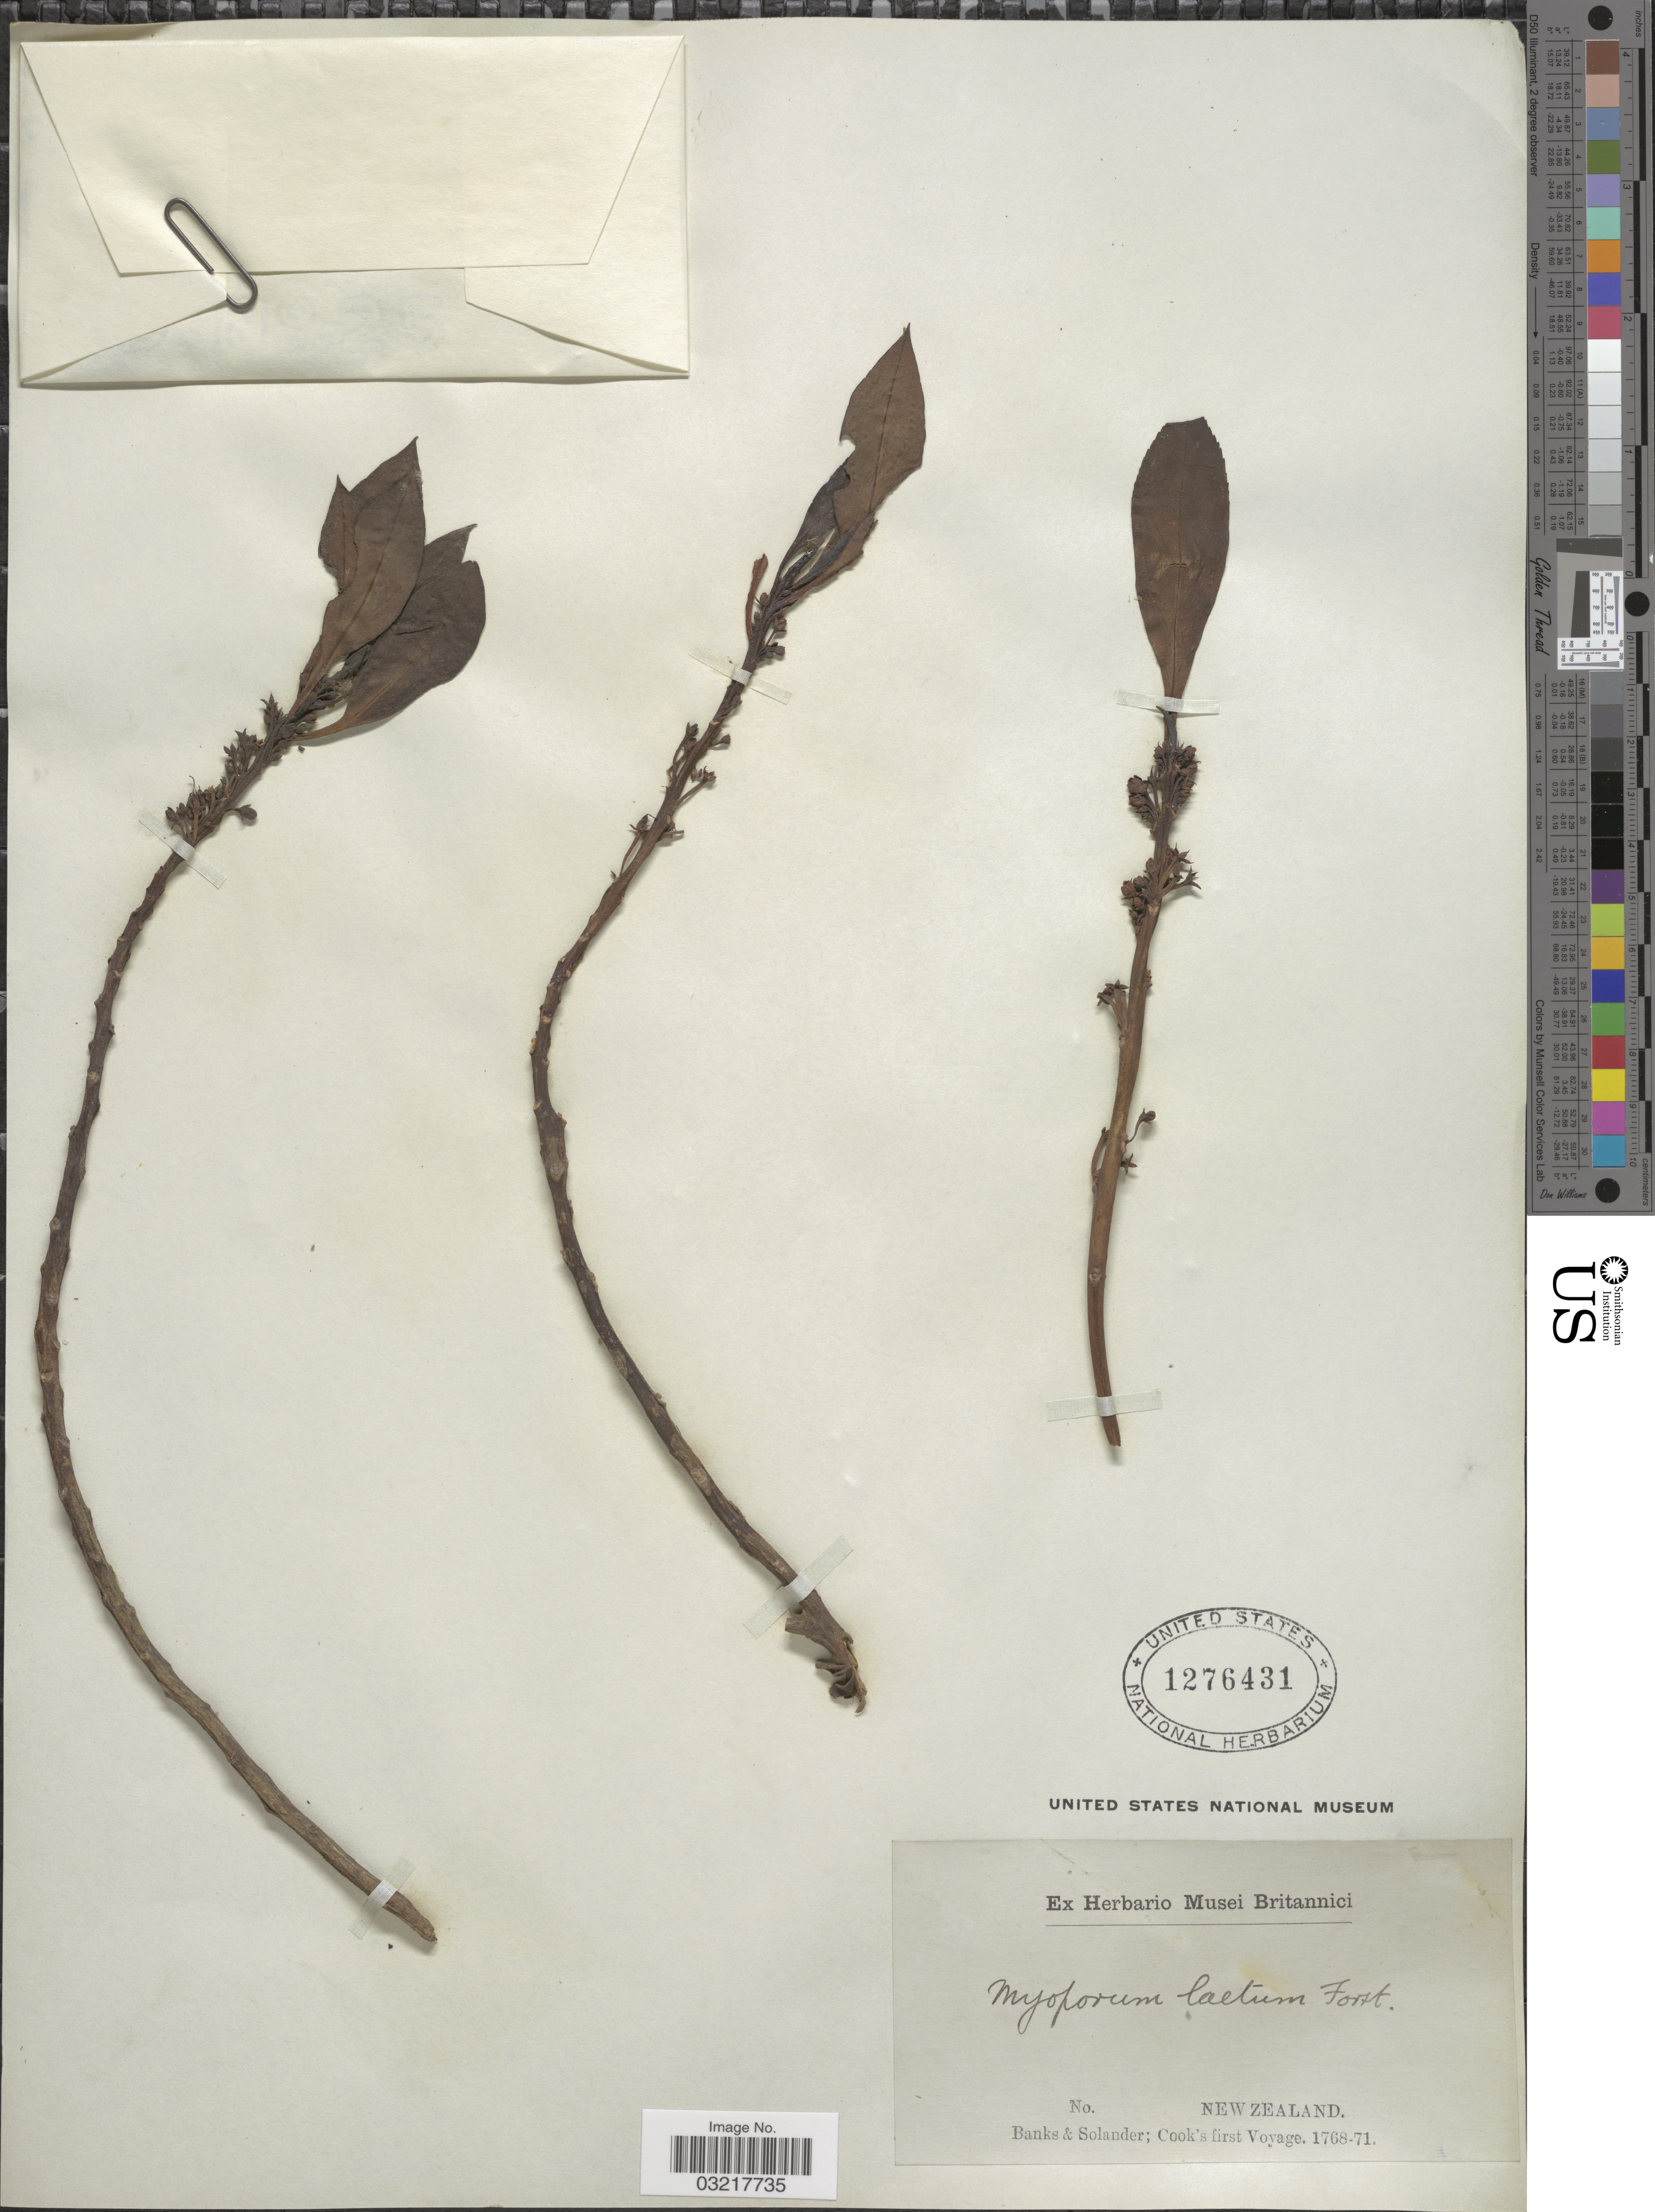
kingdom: Plantae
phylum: Tracheophyta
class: Magnoliopsida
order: Lamiales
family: Scrophulariaceae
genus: Myoporum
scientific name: Myoporum laetum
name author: G. Forst.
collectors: -- Banks & -- Solander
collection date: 1768/1771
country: New Zealand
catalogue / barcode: US 1276431